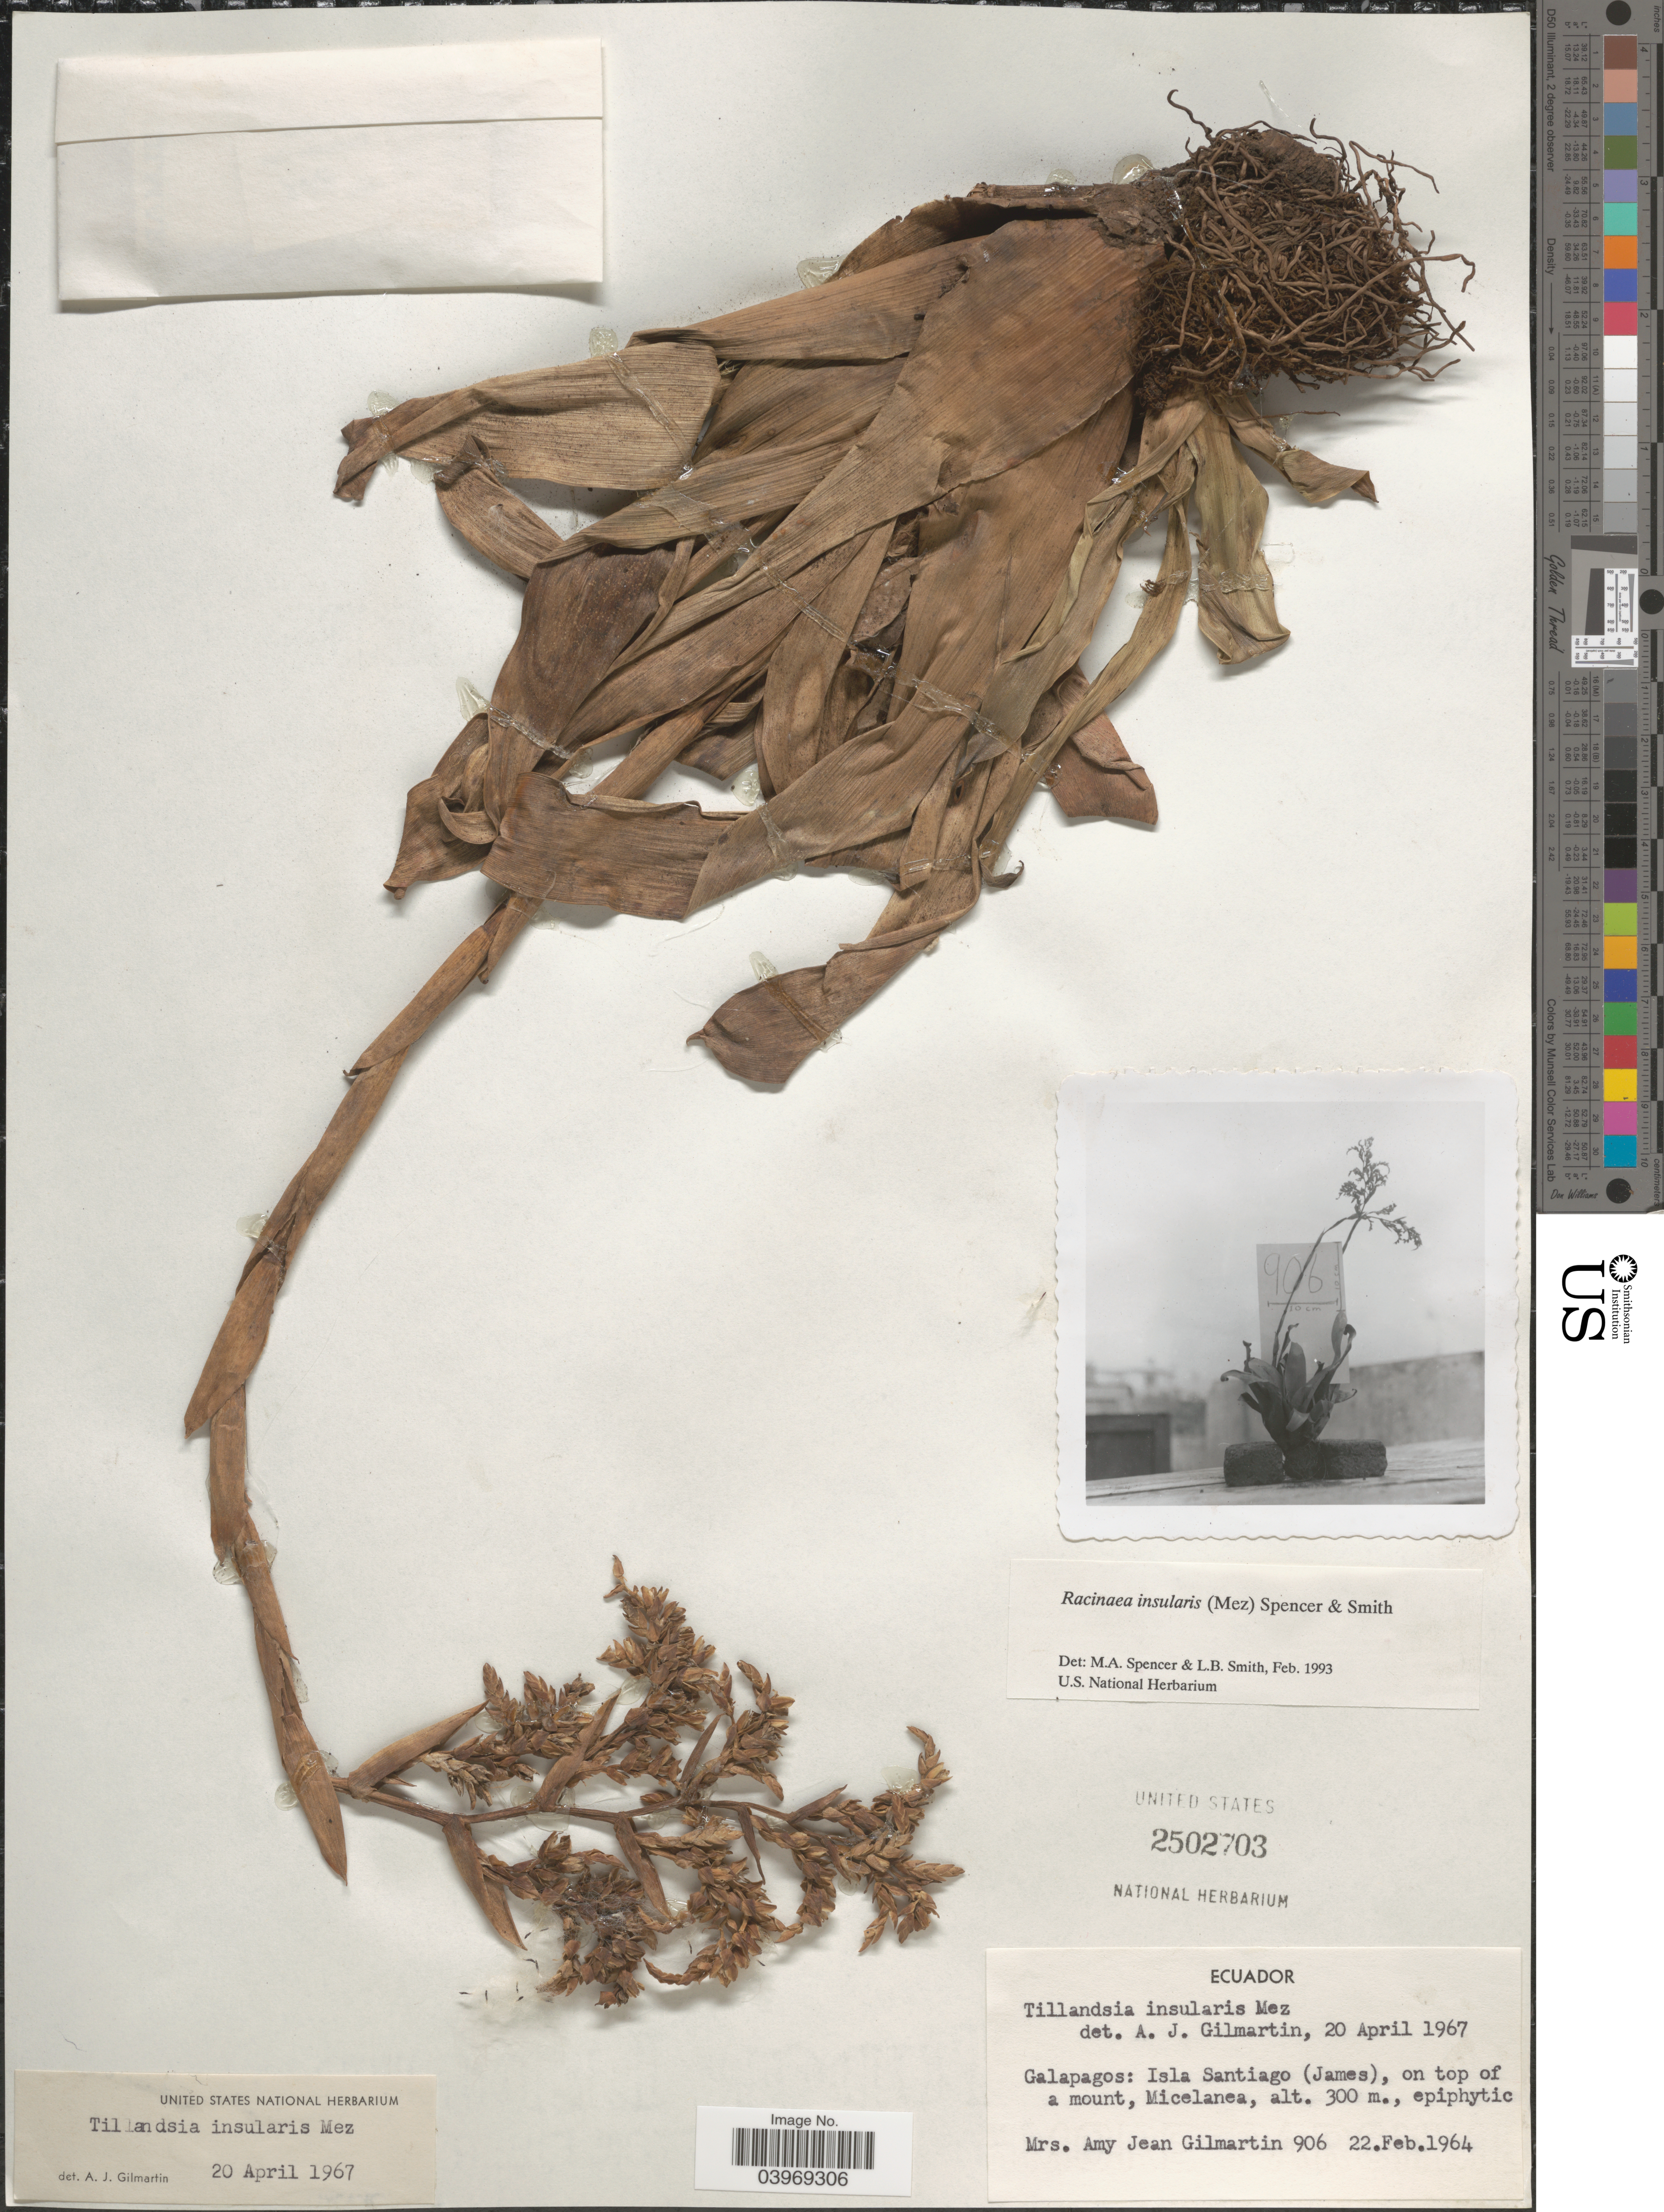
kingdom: Plantae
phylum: Tracheophyta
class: Liliopsida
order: Poales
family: Bromeliaceae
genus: Racinaea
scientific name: Racinaea insularis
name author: (Mez) M.A. Spencer & L.B. Sm.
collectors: A. J. Gilmartin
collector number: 906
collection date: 1964-02-22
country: Ecuador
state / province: Colón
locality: Galapagos: Isla Santiago (James), on top of a mount, Micelanea.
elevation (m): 300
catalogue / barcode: US 2502703